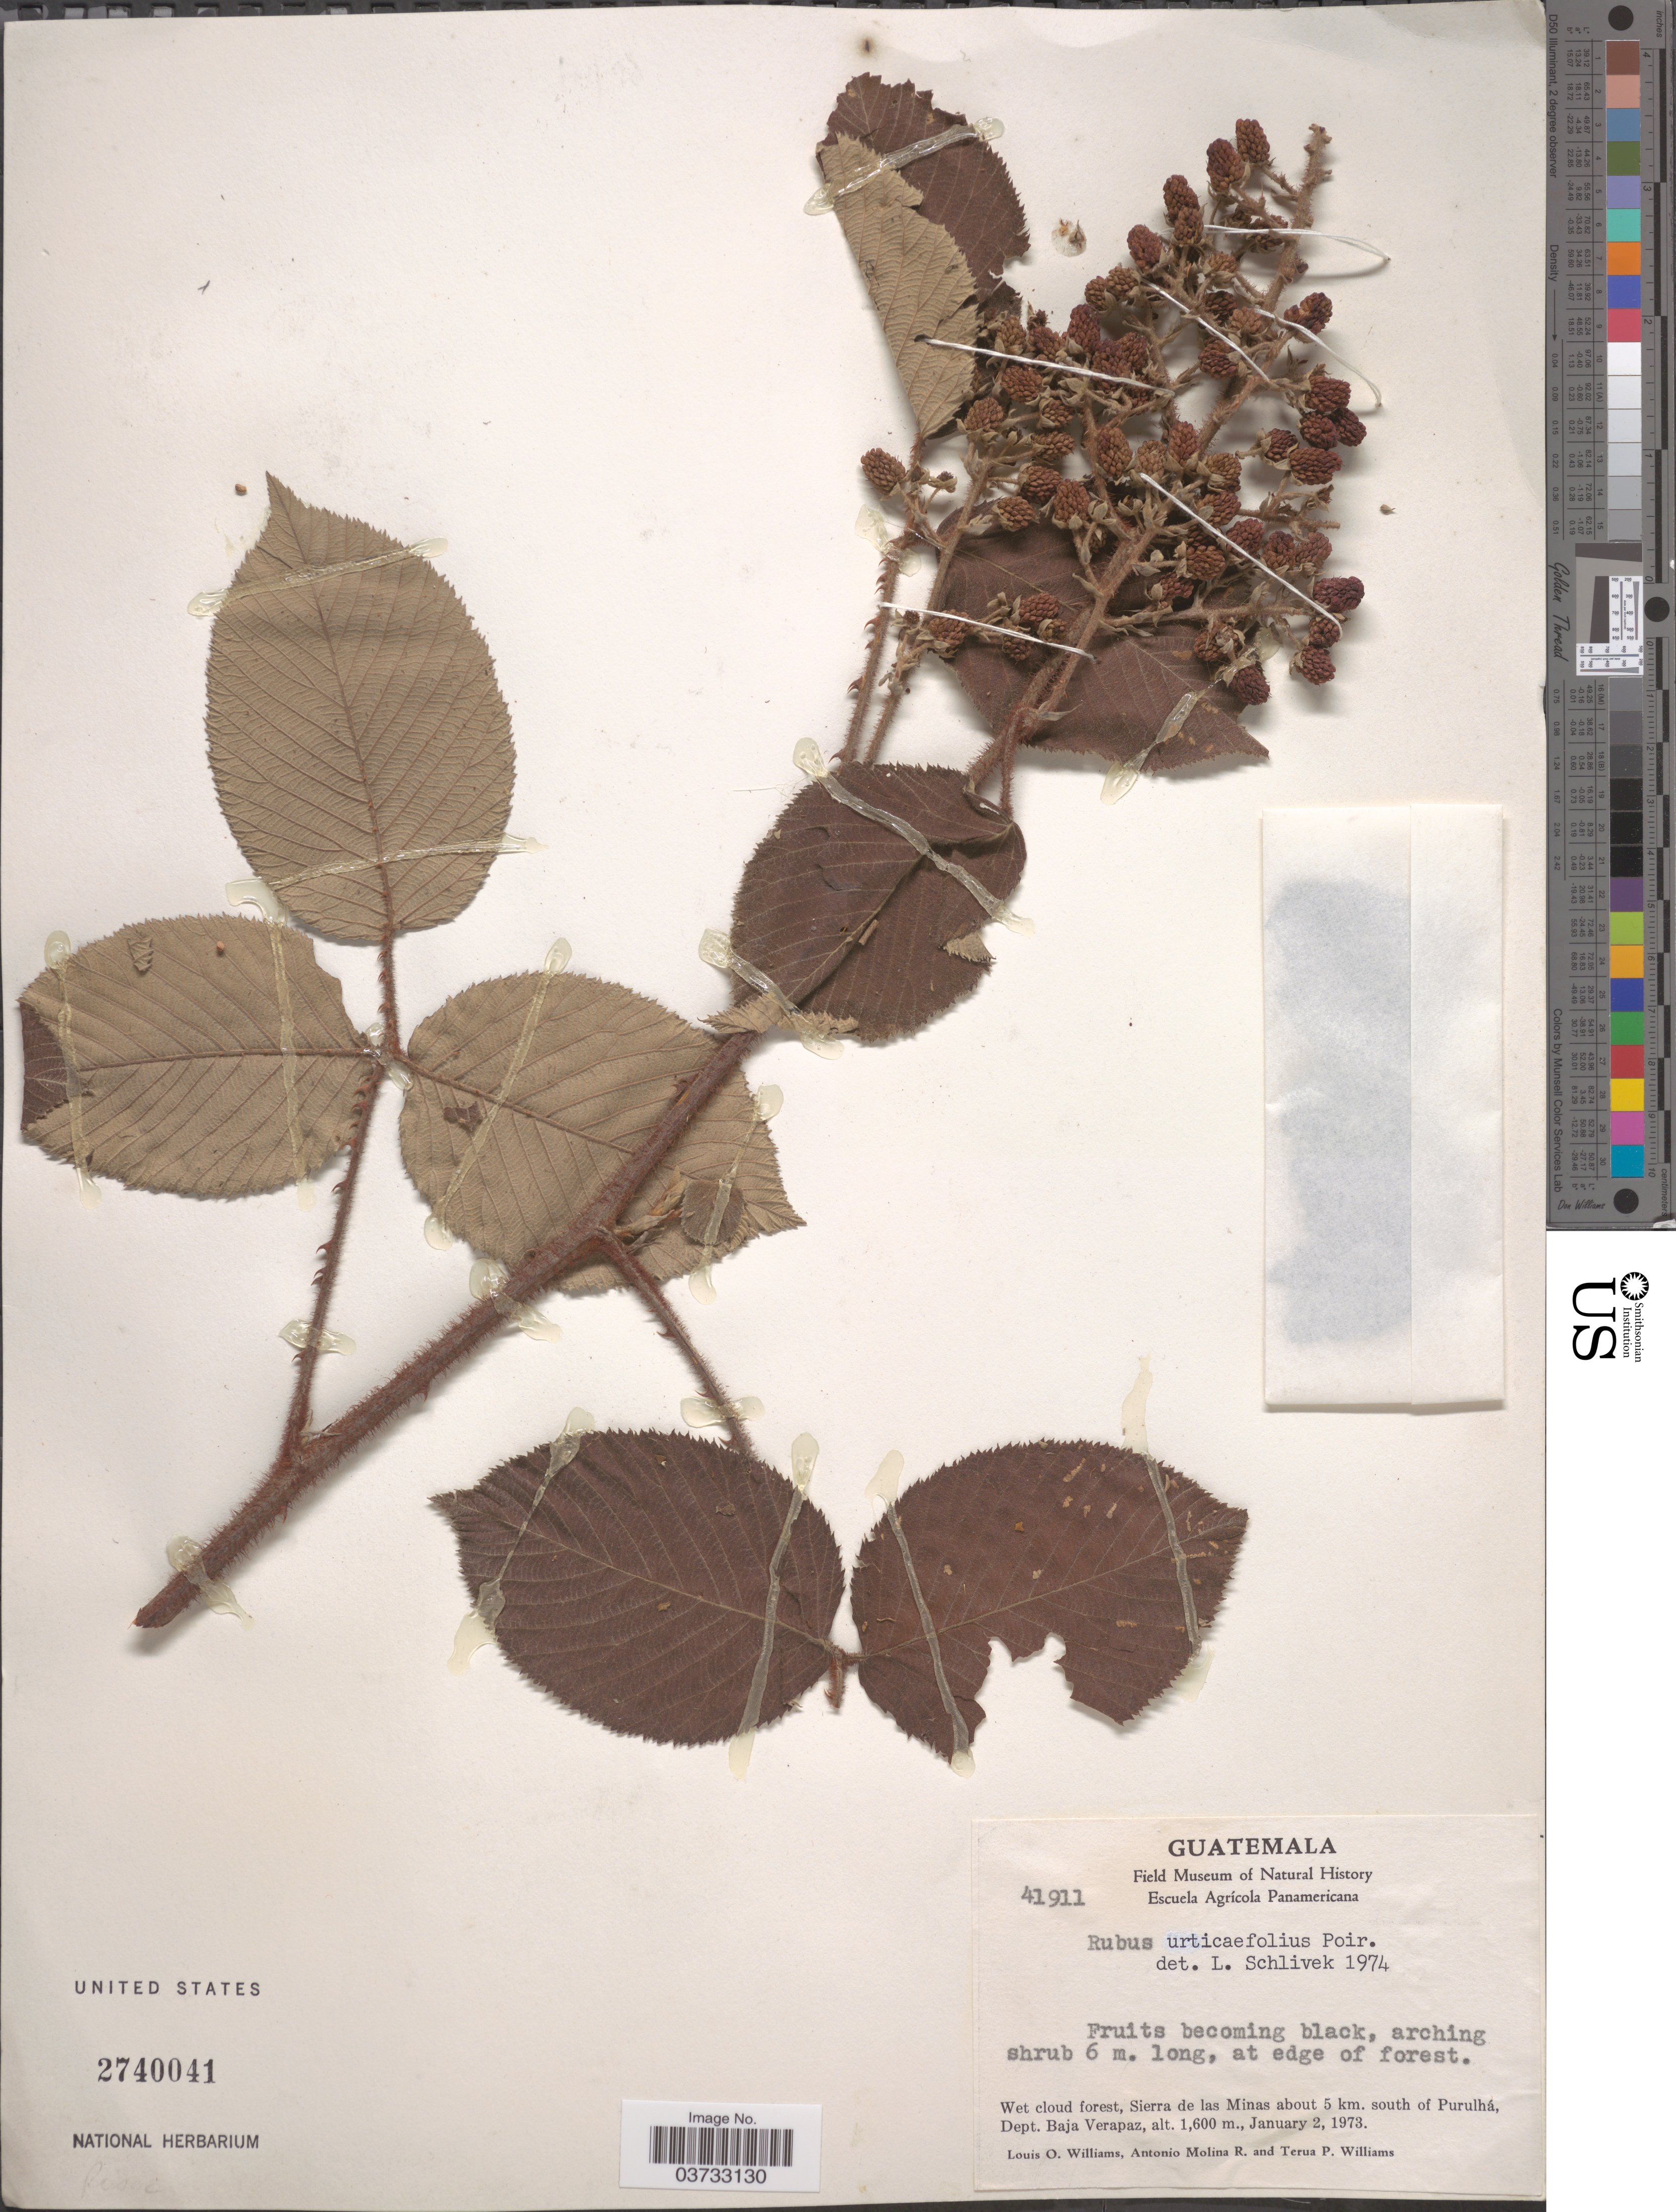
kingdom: Plantae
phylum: Tracheophyta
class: Magnoliopsida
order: Rosales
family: Rosaceae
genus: Rubus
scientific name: Rubus urticifolius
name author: Poir.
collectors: L. O. Williams, A. Molina R. & T. Williams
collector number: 41911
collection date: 1973-01-02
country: Guatemala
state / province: Baja Verapaz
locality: Sierra de las Minas about 5 km. south of Purulhá, Dept. Baja Verapaz.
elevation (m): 1600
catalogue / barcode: US 2740041